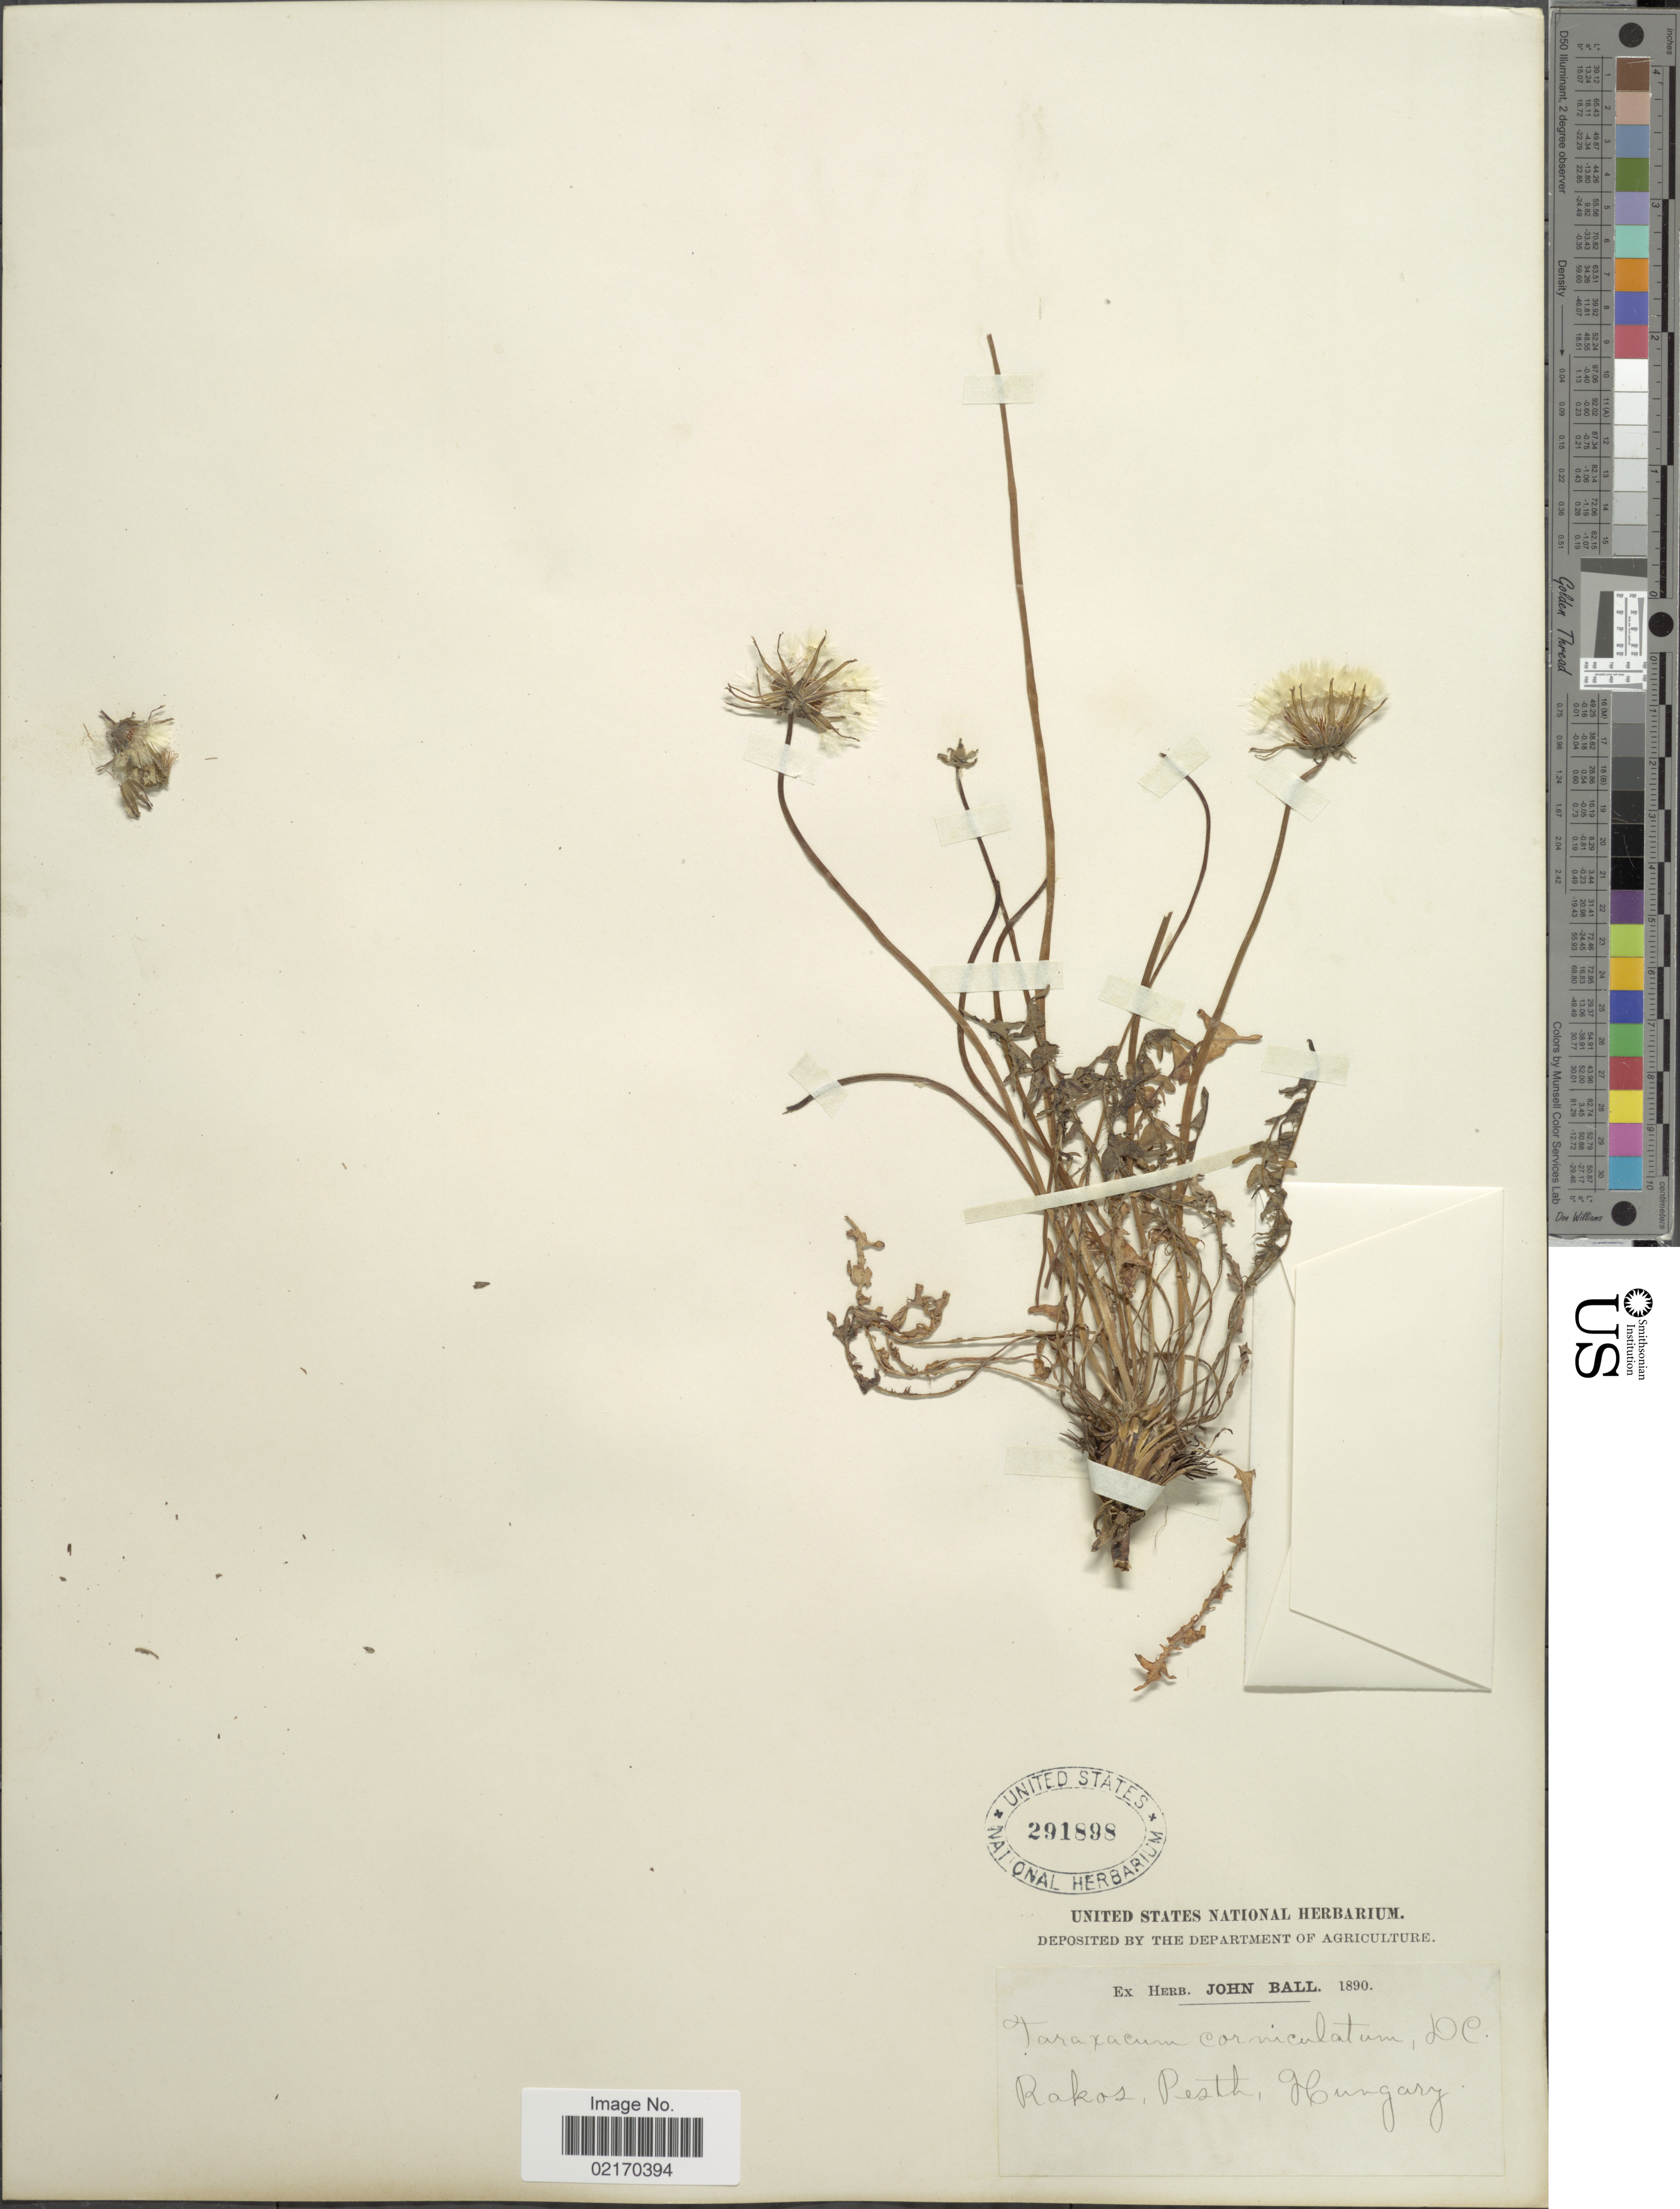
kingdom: Plantae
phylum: Tracheophyta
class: Magnoliopsida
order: Asterales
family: Asteraceae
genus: Taraxacum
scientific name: Taraxacum corniculatum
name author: DC.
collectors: ex herb. John Ball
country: Hungary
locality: Rakos, Pesth. [interpreted]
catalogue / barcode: US 291898